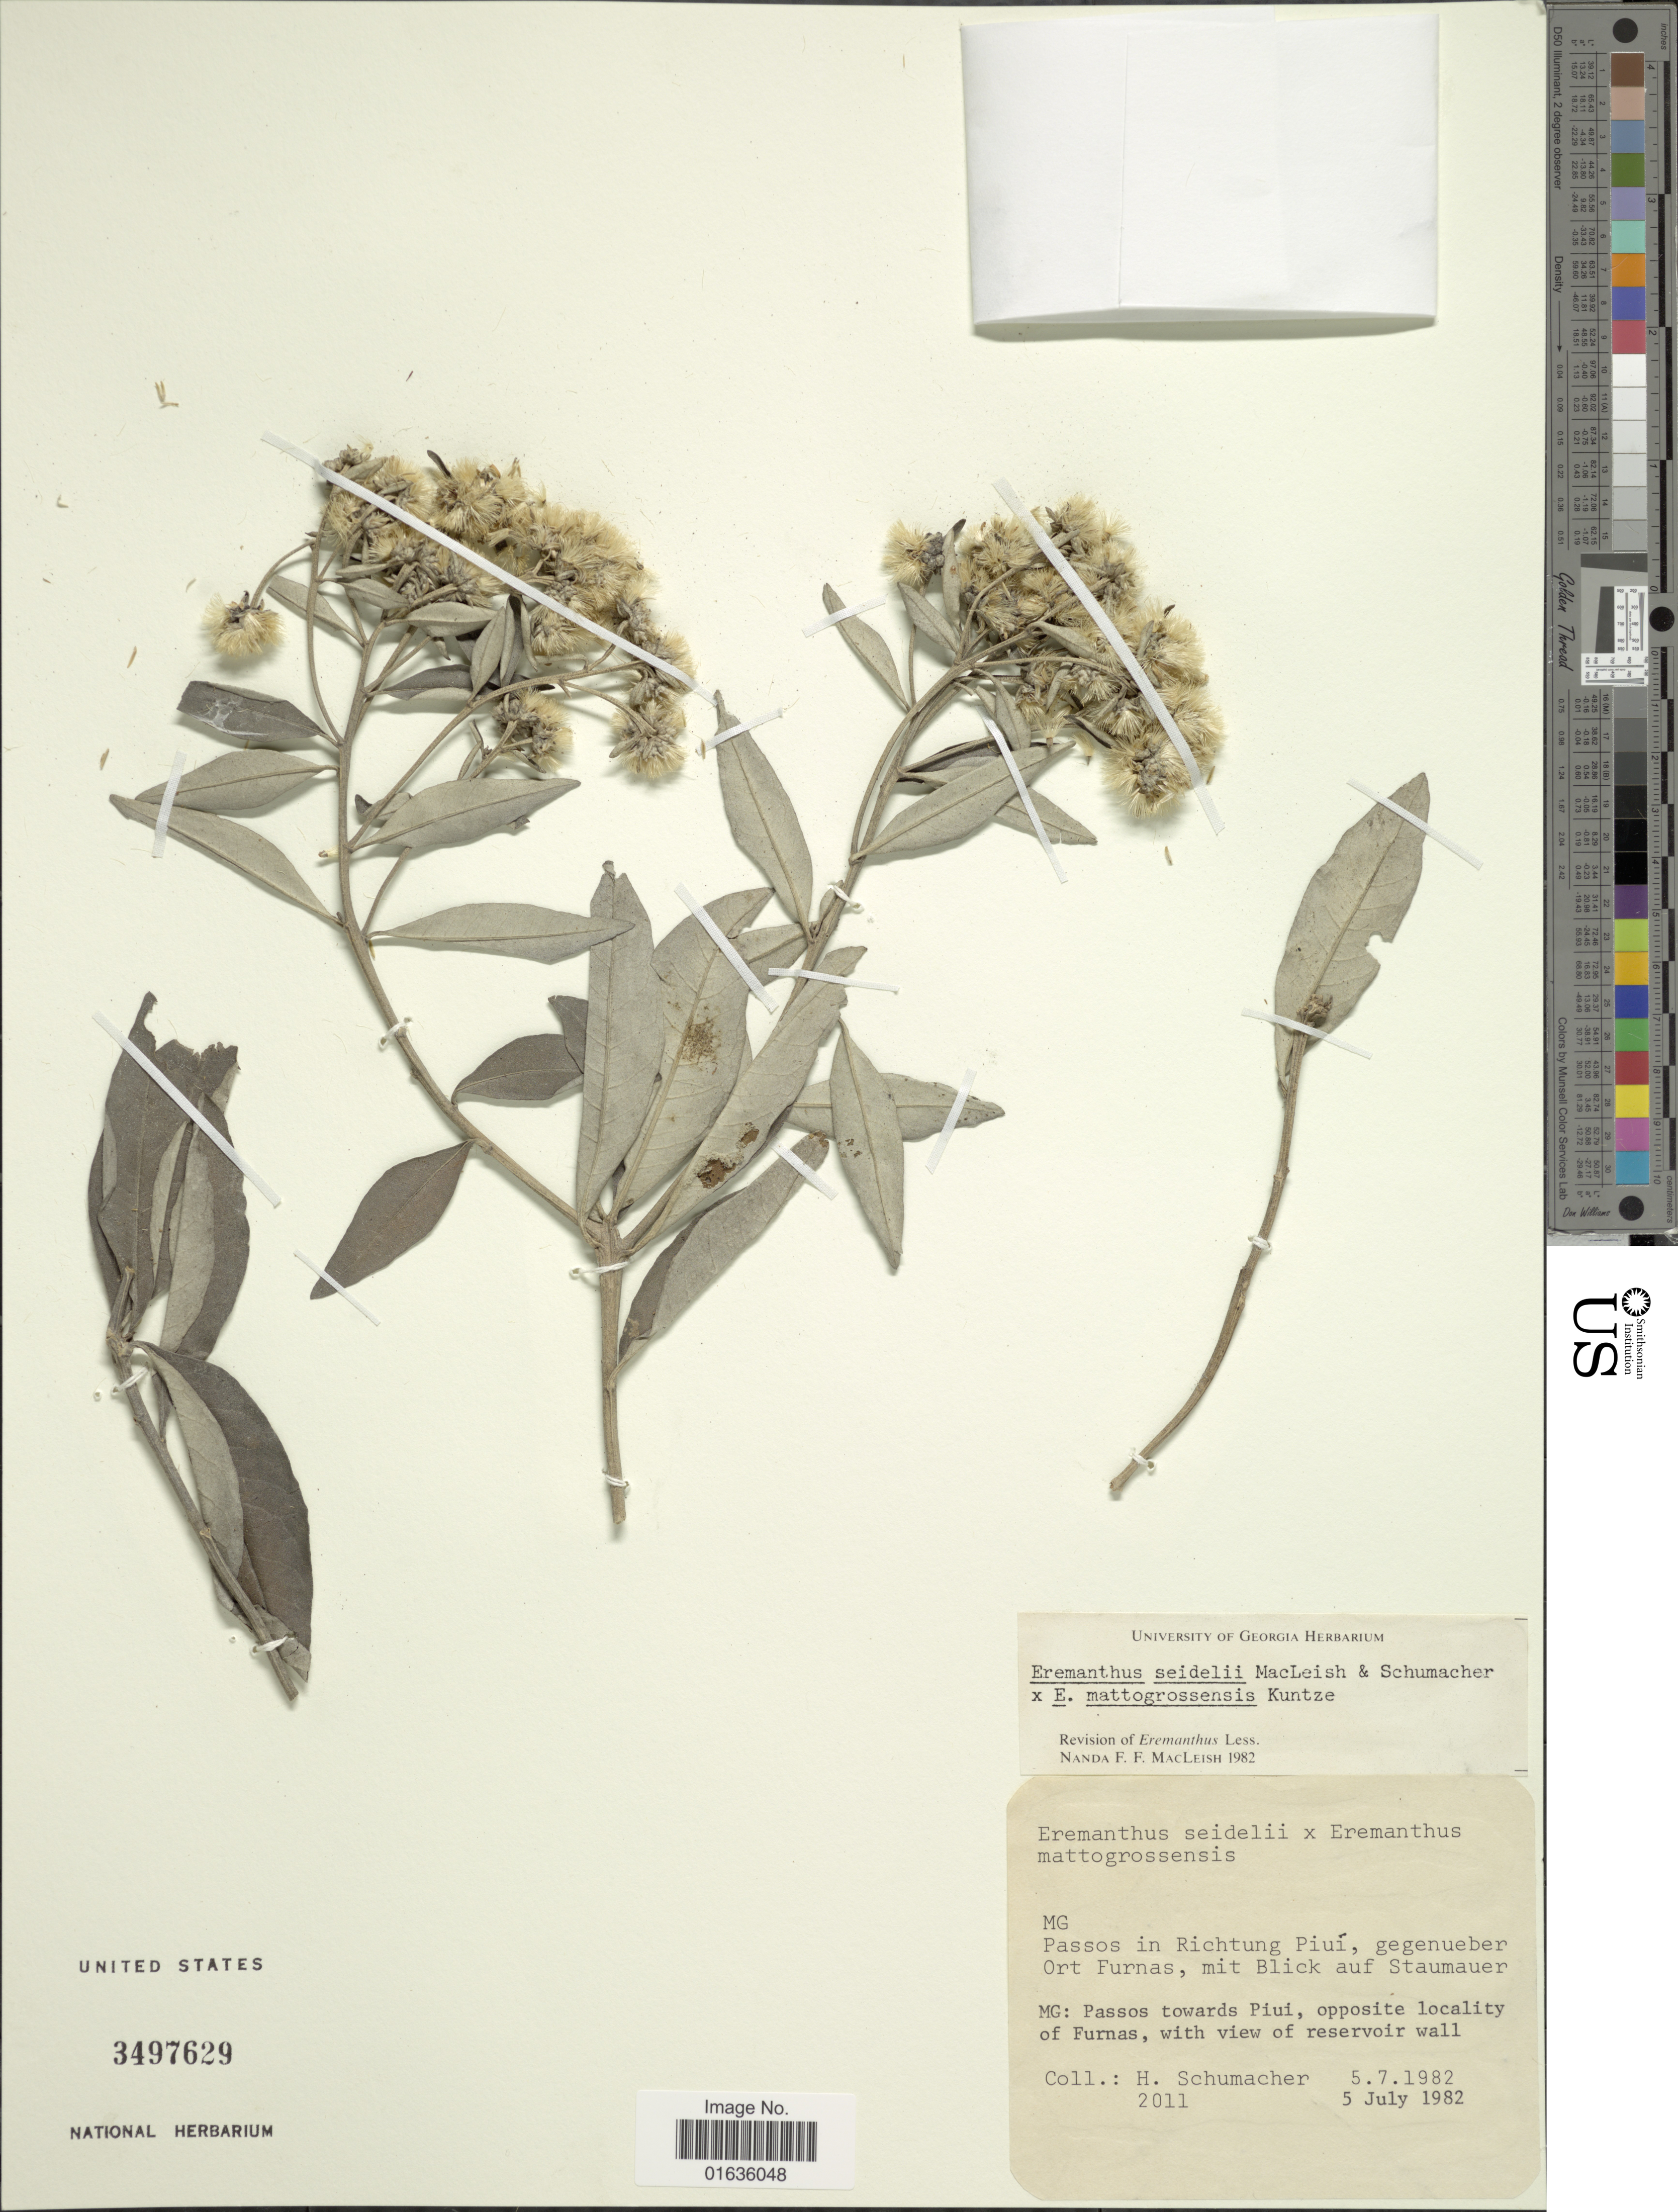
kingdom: Plantae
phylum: Tracheophyta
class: Magnoliopsida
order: Asterales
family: Asteraceae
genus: Eremanthus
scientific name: Eremanthus seidelii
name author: MacLeish & H. Schumach.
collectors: H. Schumacher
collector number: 2011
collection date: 1982-07-05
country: Brazil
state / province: Minas Gerais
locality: MG: Passos towards Piui, opposite locality of Furnas, with view of reservoir wall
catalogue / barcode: US 3497629